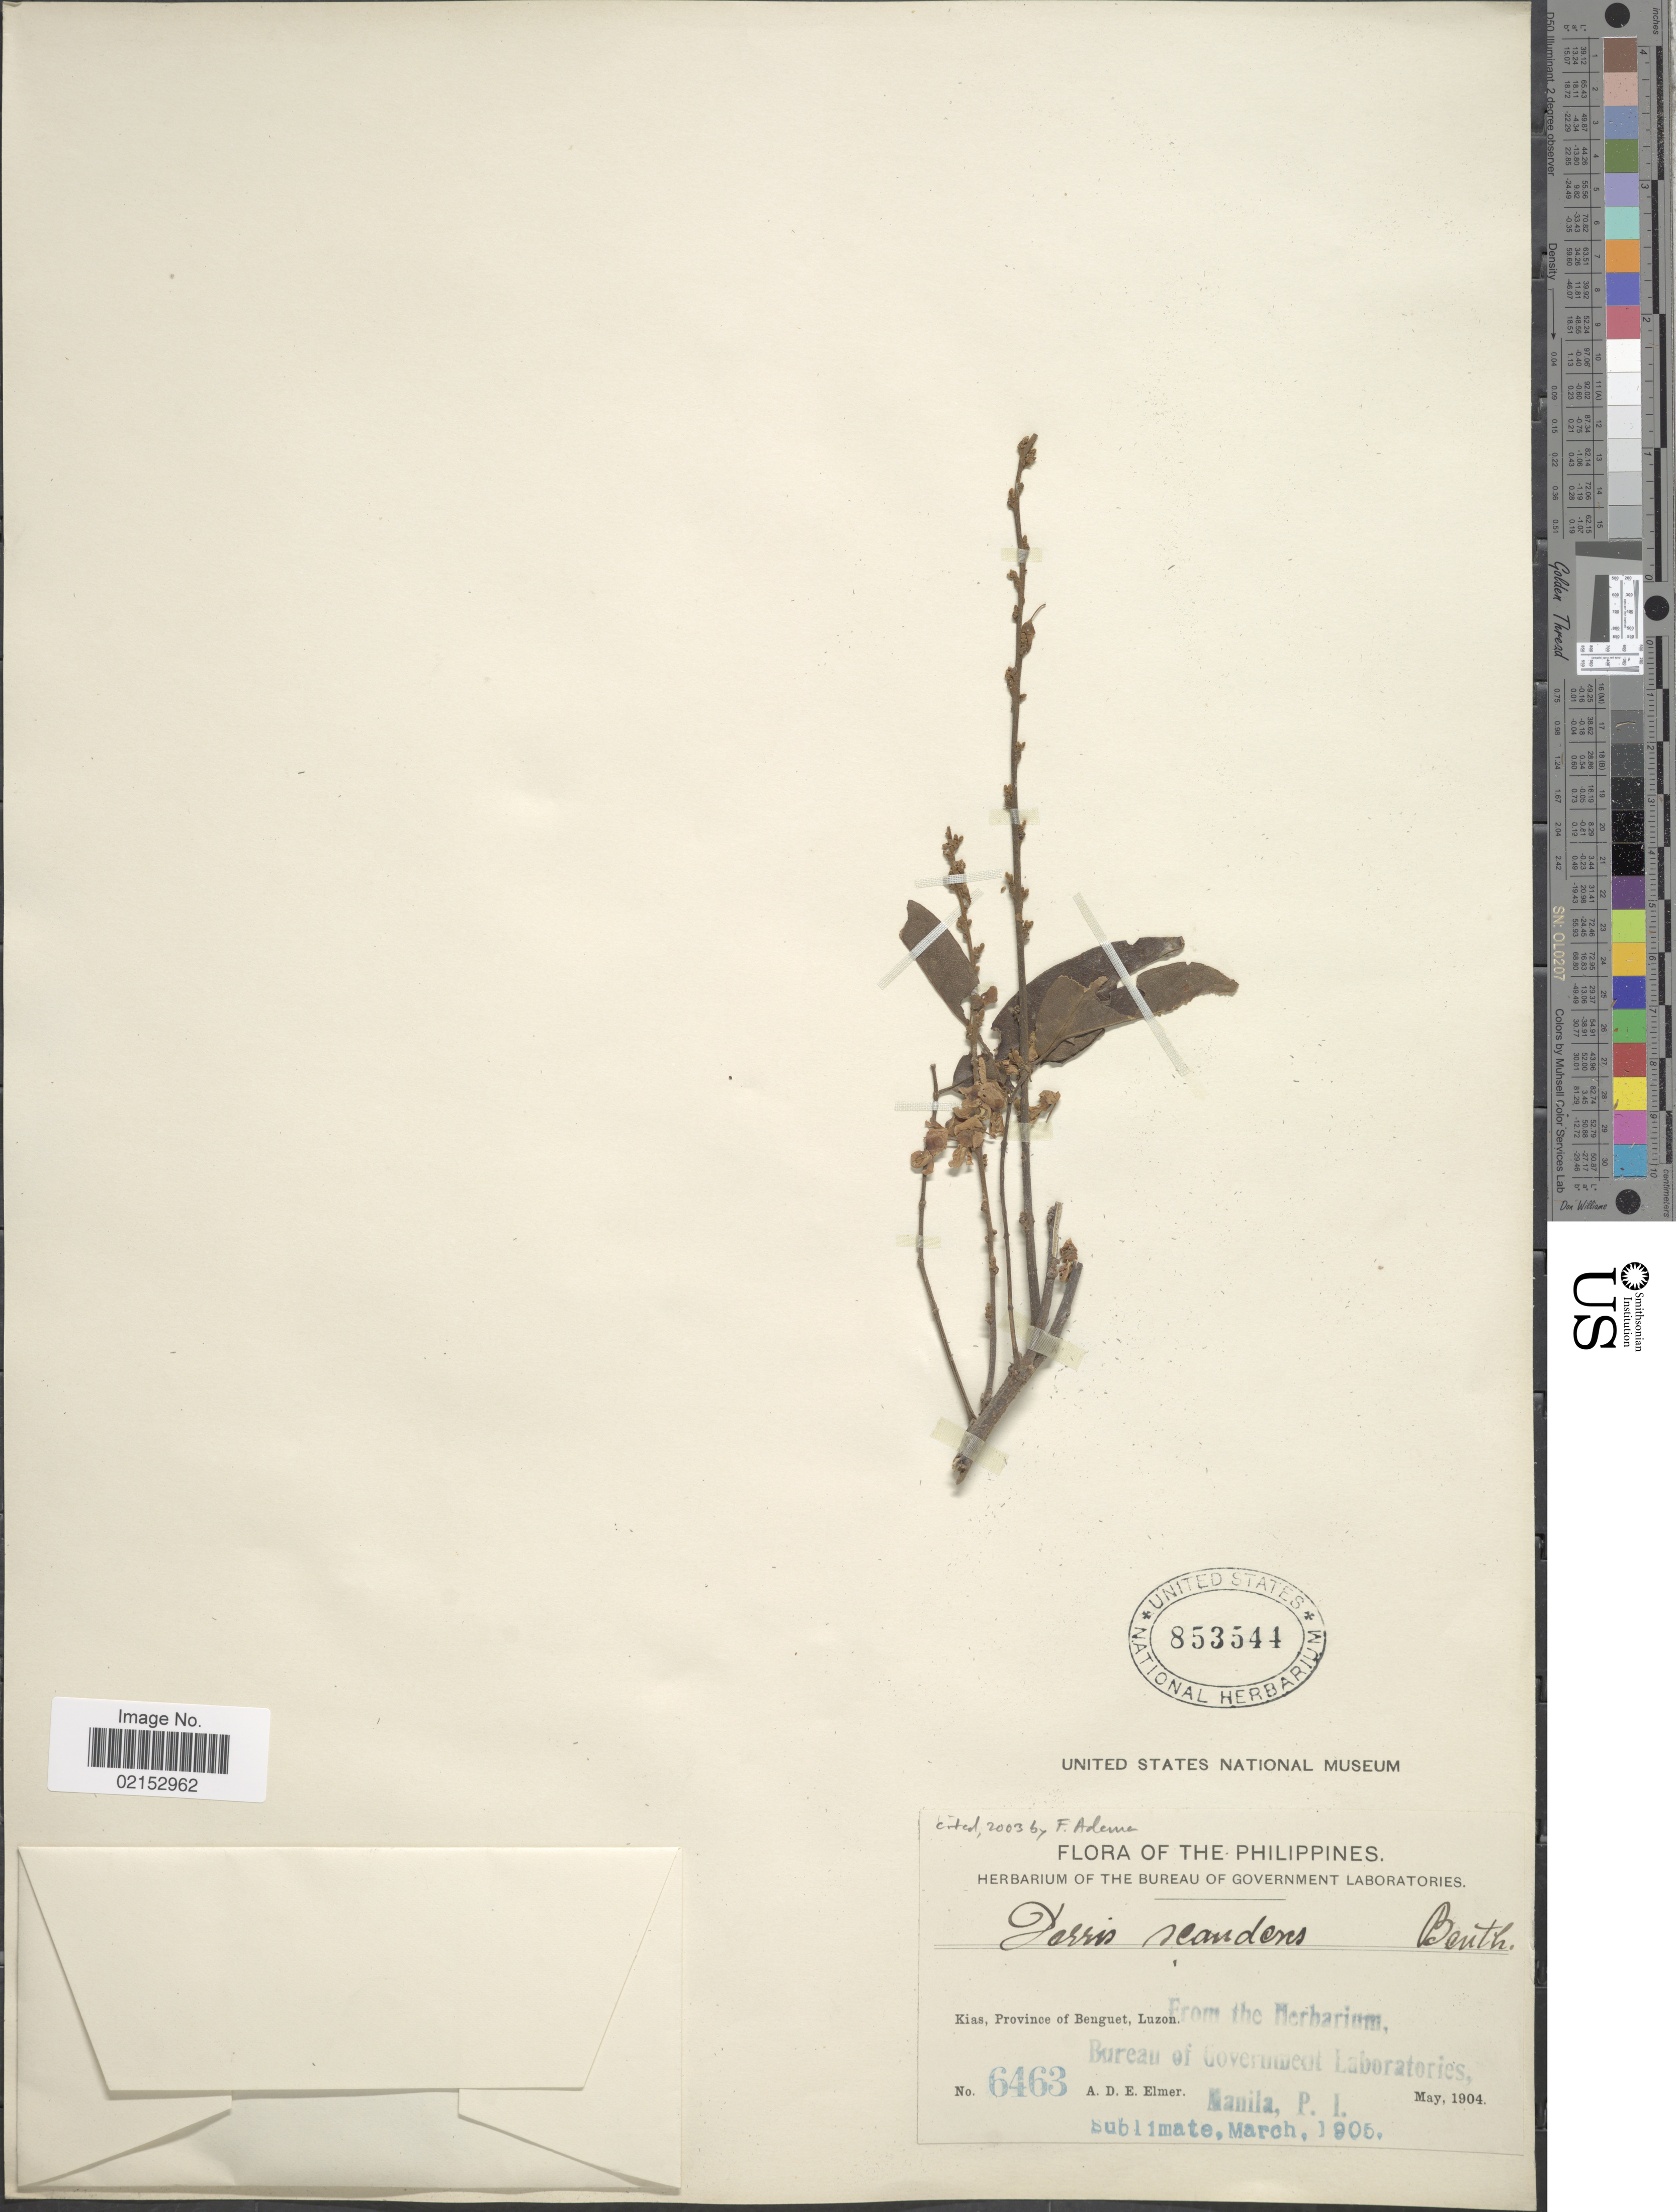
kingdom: Plantae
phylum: Tracheophyta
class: Magnoliopsida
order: Fabales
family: Fabaceae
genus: Brachypterum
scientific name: Brachypterum scandens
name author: (Roxb.) Miq.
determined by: Strong, Mark T., (BOT), Smithsonian Institution - National Museum of Natural History (UNITED STATES)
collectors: A. D. E. Elmer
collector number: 6463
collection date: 1904-05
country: Philippines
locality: Kias, Province of Benguet, Luzon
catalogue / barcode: US 853544